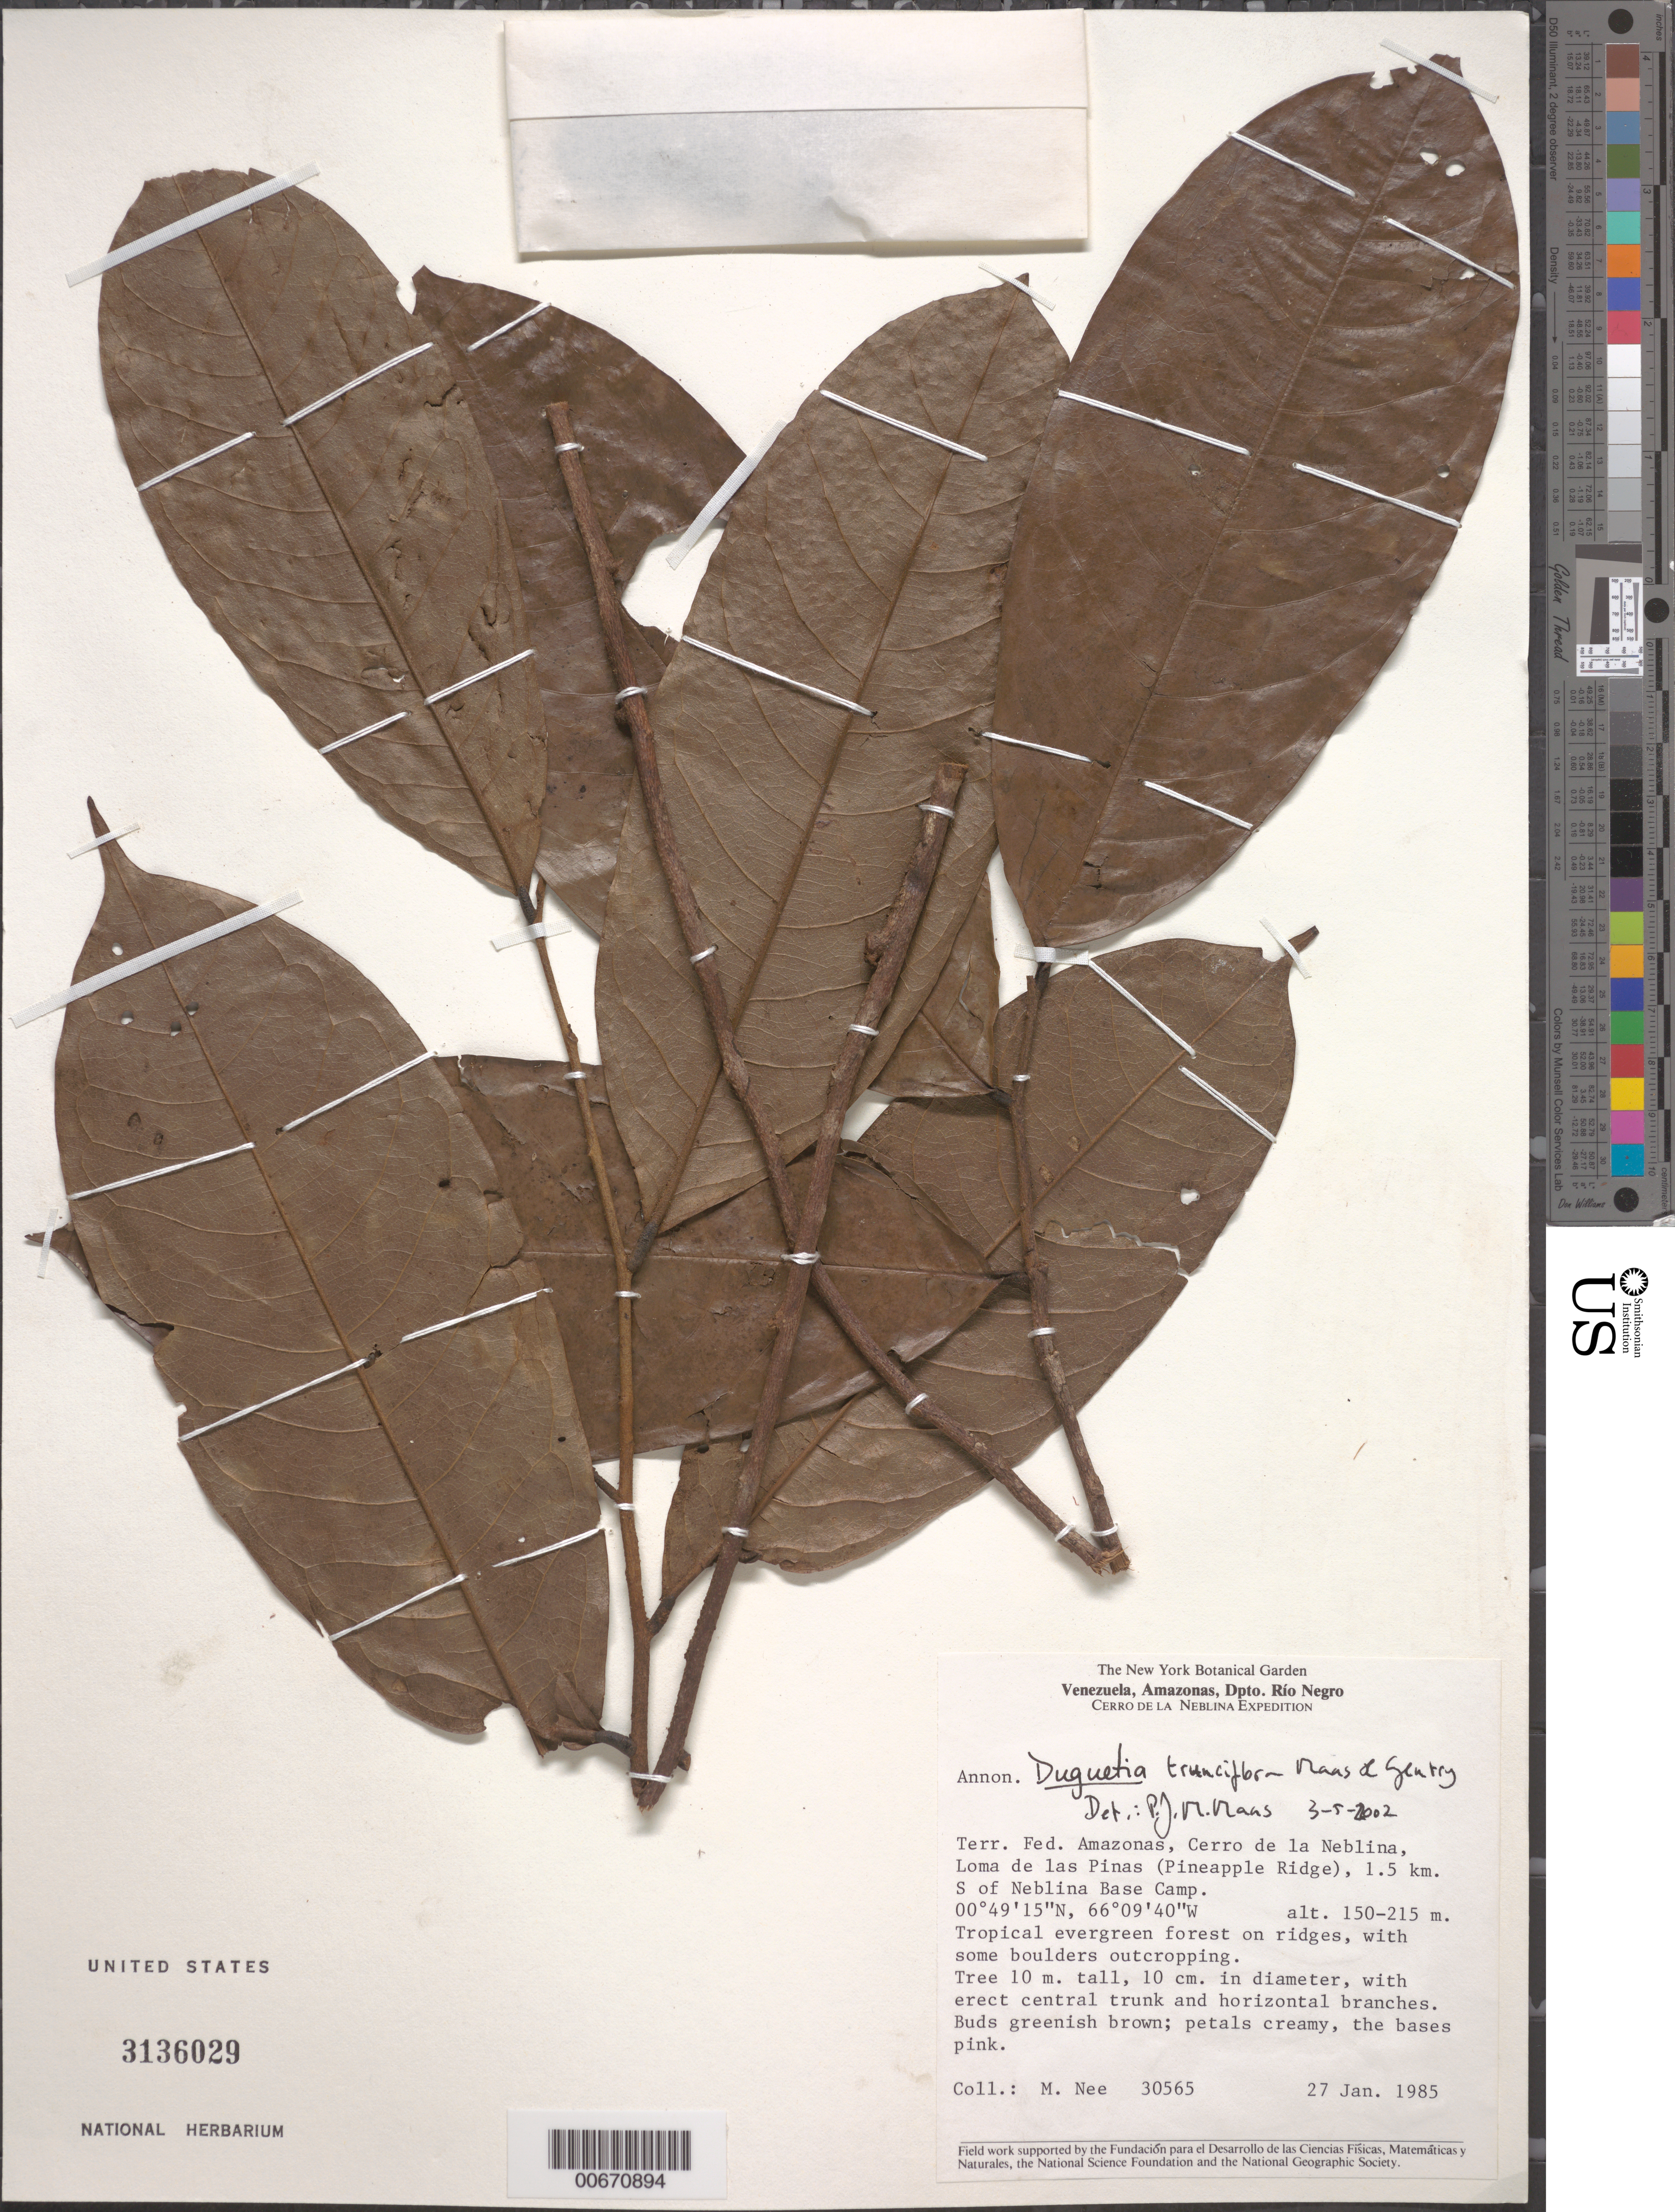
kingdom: Plantae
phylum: Tracheophyta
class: Magnoliopsida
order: Magnoliales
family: Annonaceae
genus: Duguetia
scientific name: Duguetia sp.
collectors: M. Nee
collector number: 30565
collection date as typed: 27-Jan-85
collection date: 1985-01-27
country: Venezuela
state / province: Amazonas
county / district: Río Negro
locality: Cerro de la Neblina, Loma de las Pinas (Pineapple Ridge), 1.5 km S of Neblina Base Camp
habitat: Tropical lowland evergreen forest along silty banks of river and its channels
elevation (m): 150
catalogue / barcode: US 3136029